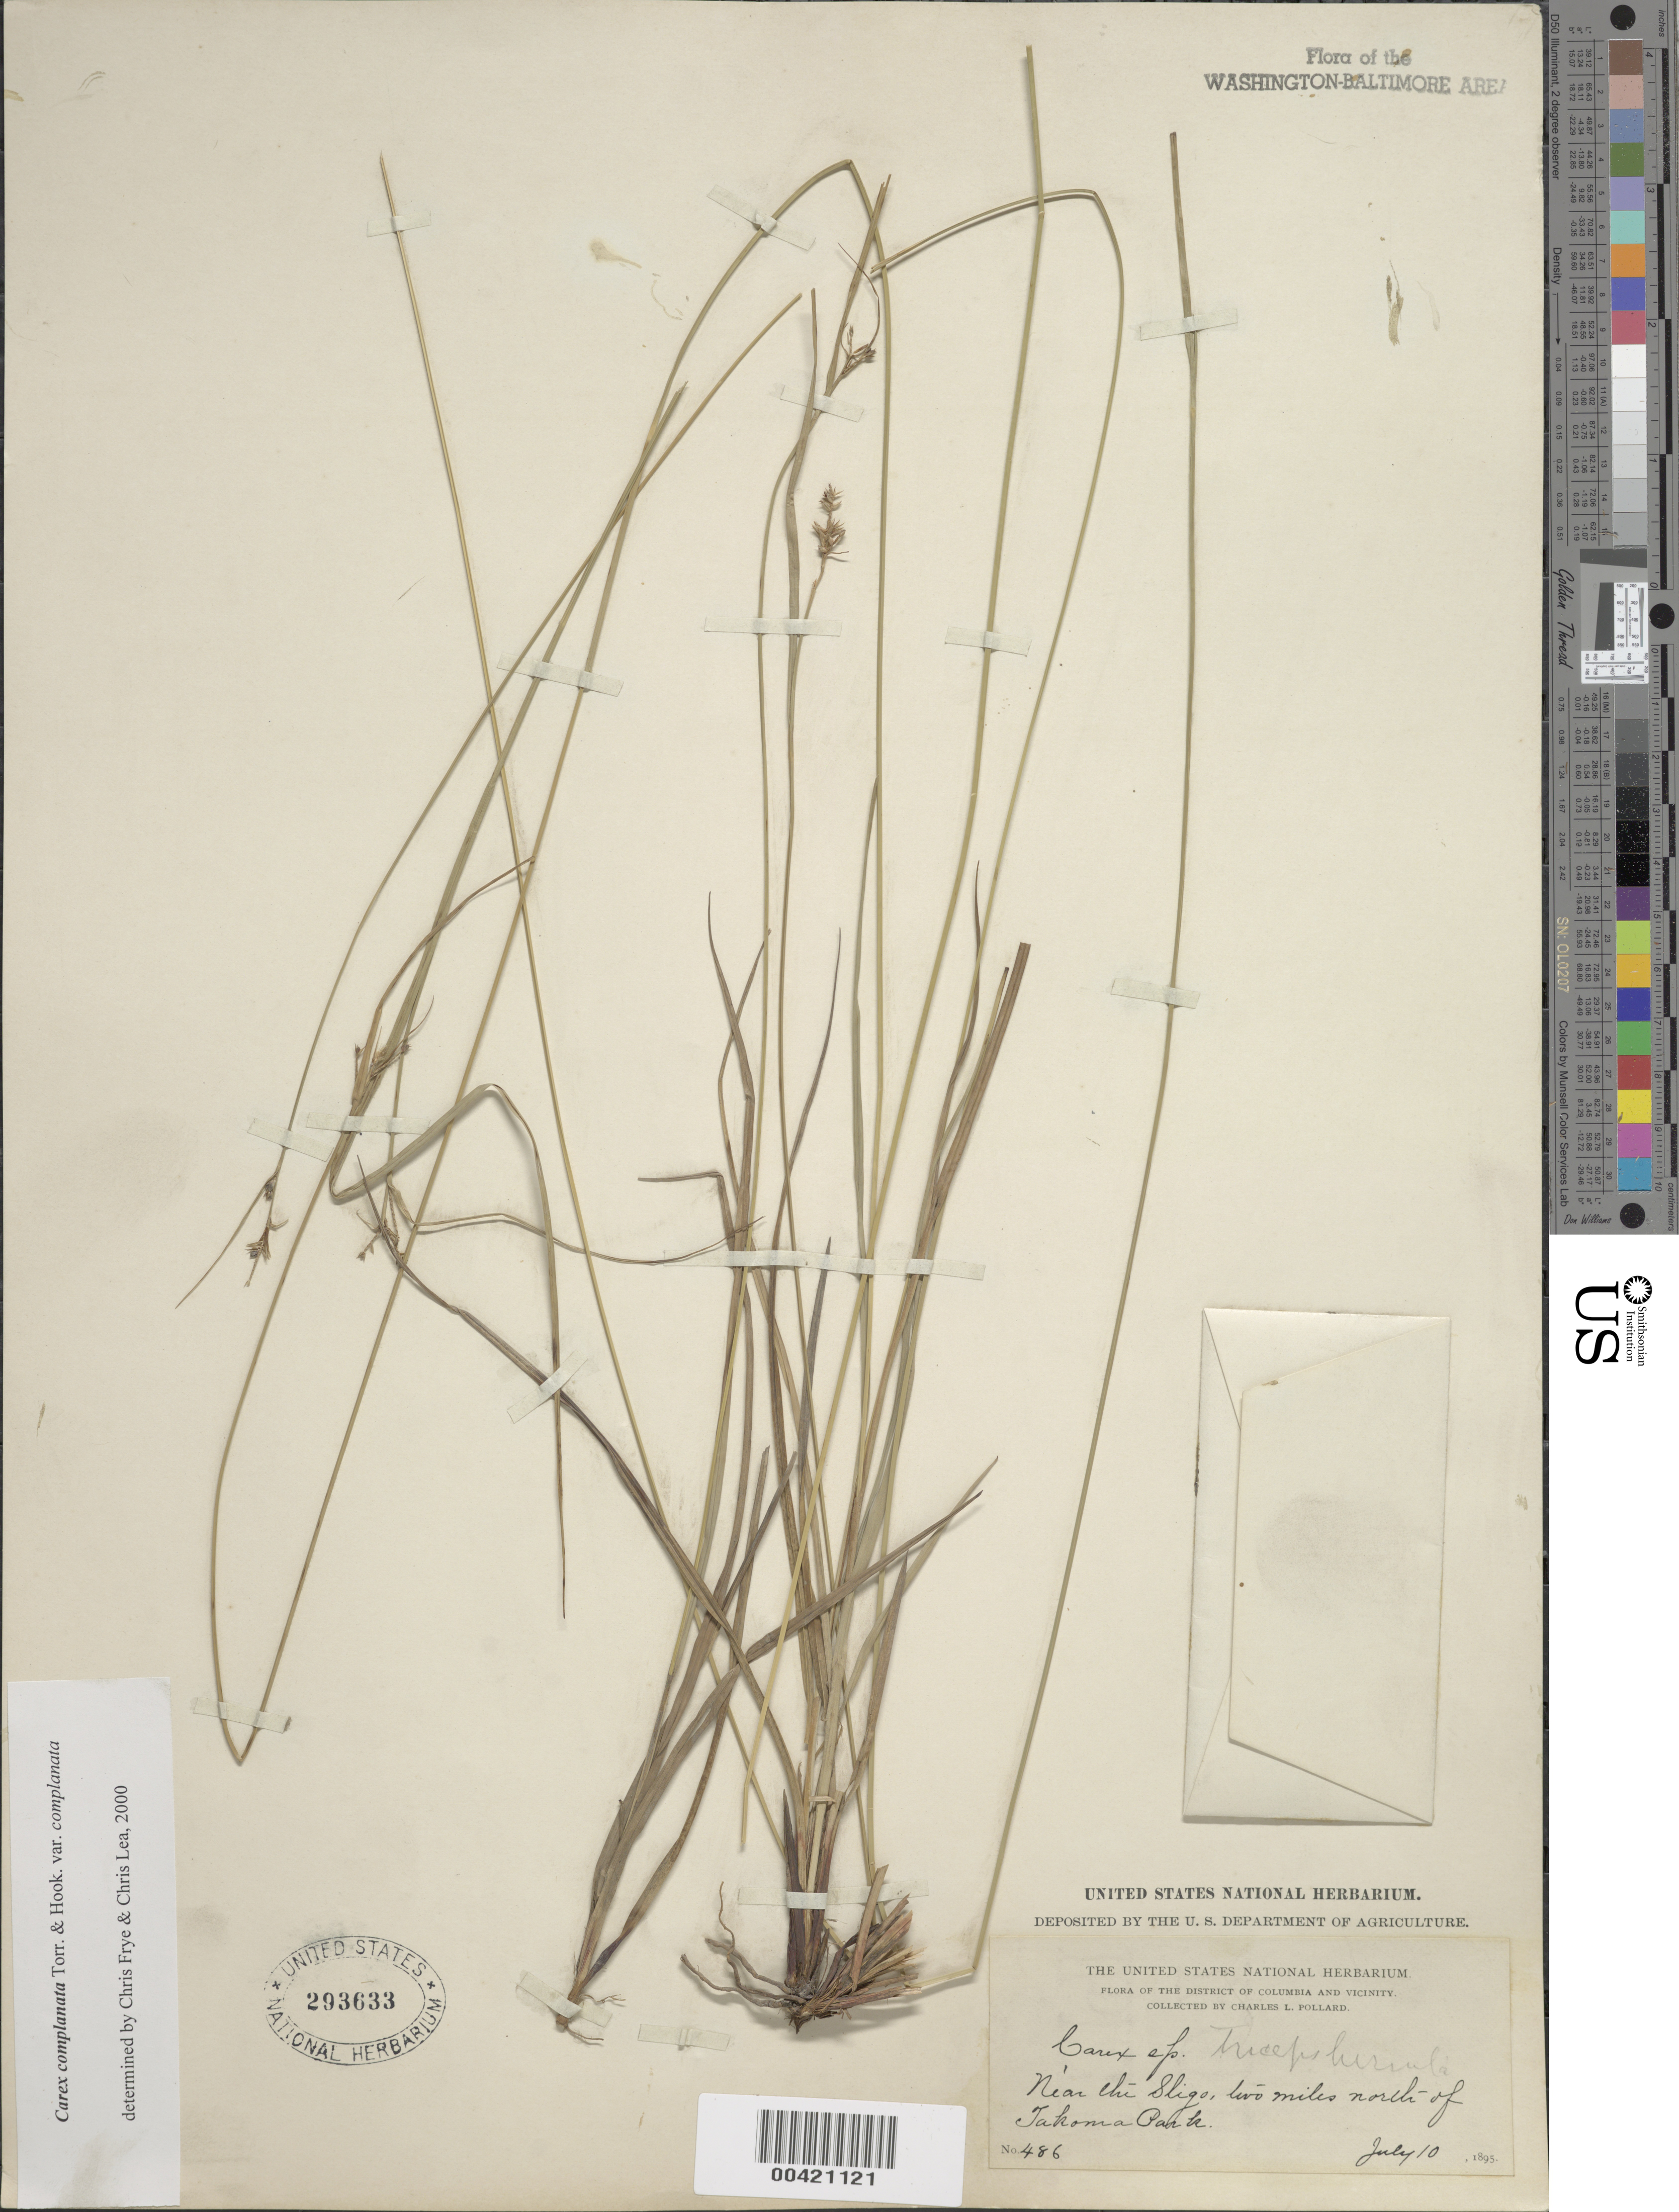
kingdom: Plantae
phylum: Tracheophyta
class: Liliopsida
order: Poales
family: Cyperaceae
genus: Carex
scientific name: Carex complanata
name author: Torr. & Hook.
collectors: C. L. Pollard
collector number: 486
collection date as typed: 10 Jul 1895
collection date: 1895-07-10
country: United States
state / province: Maryland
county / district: Montgomery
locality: The Sligo, north of Takoma Park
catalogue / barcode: US 293633